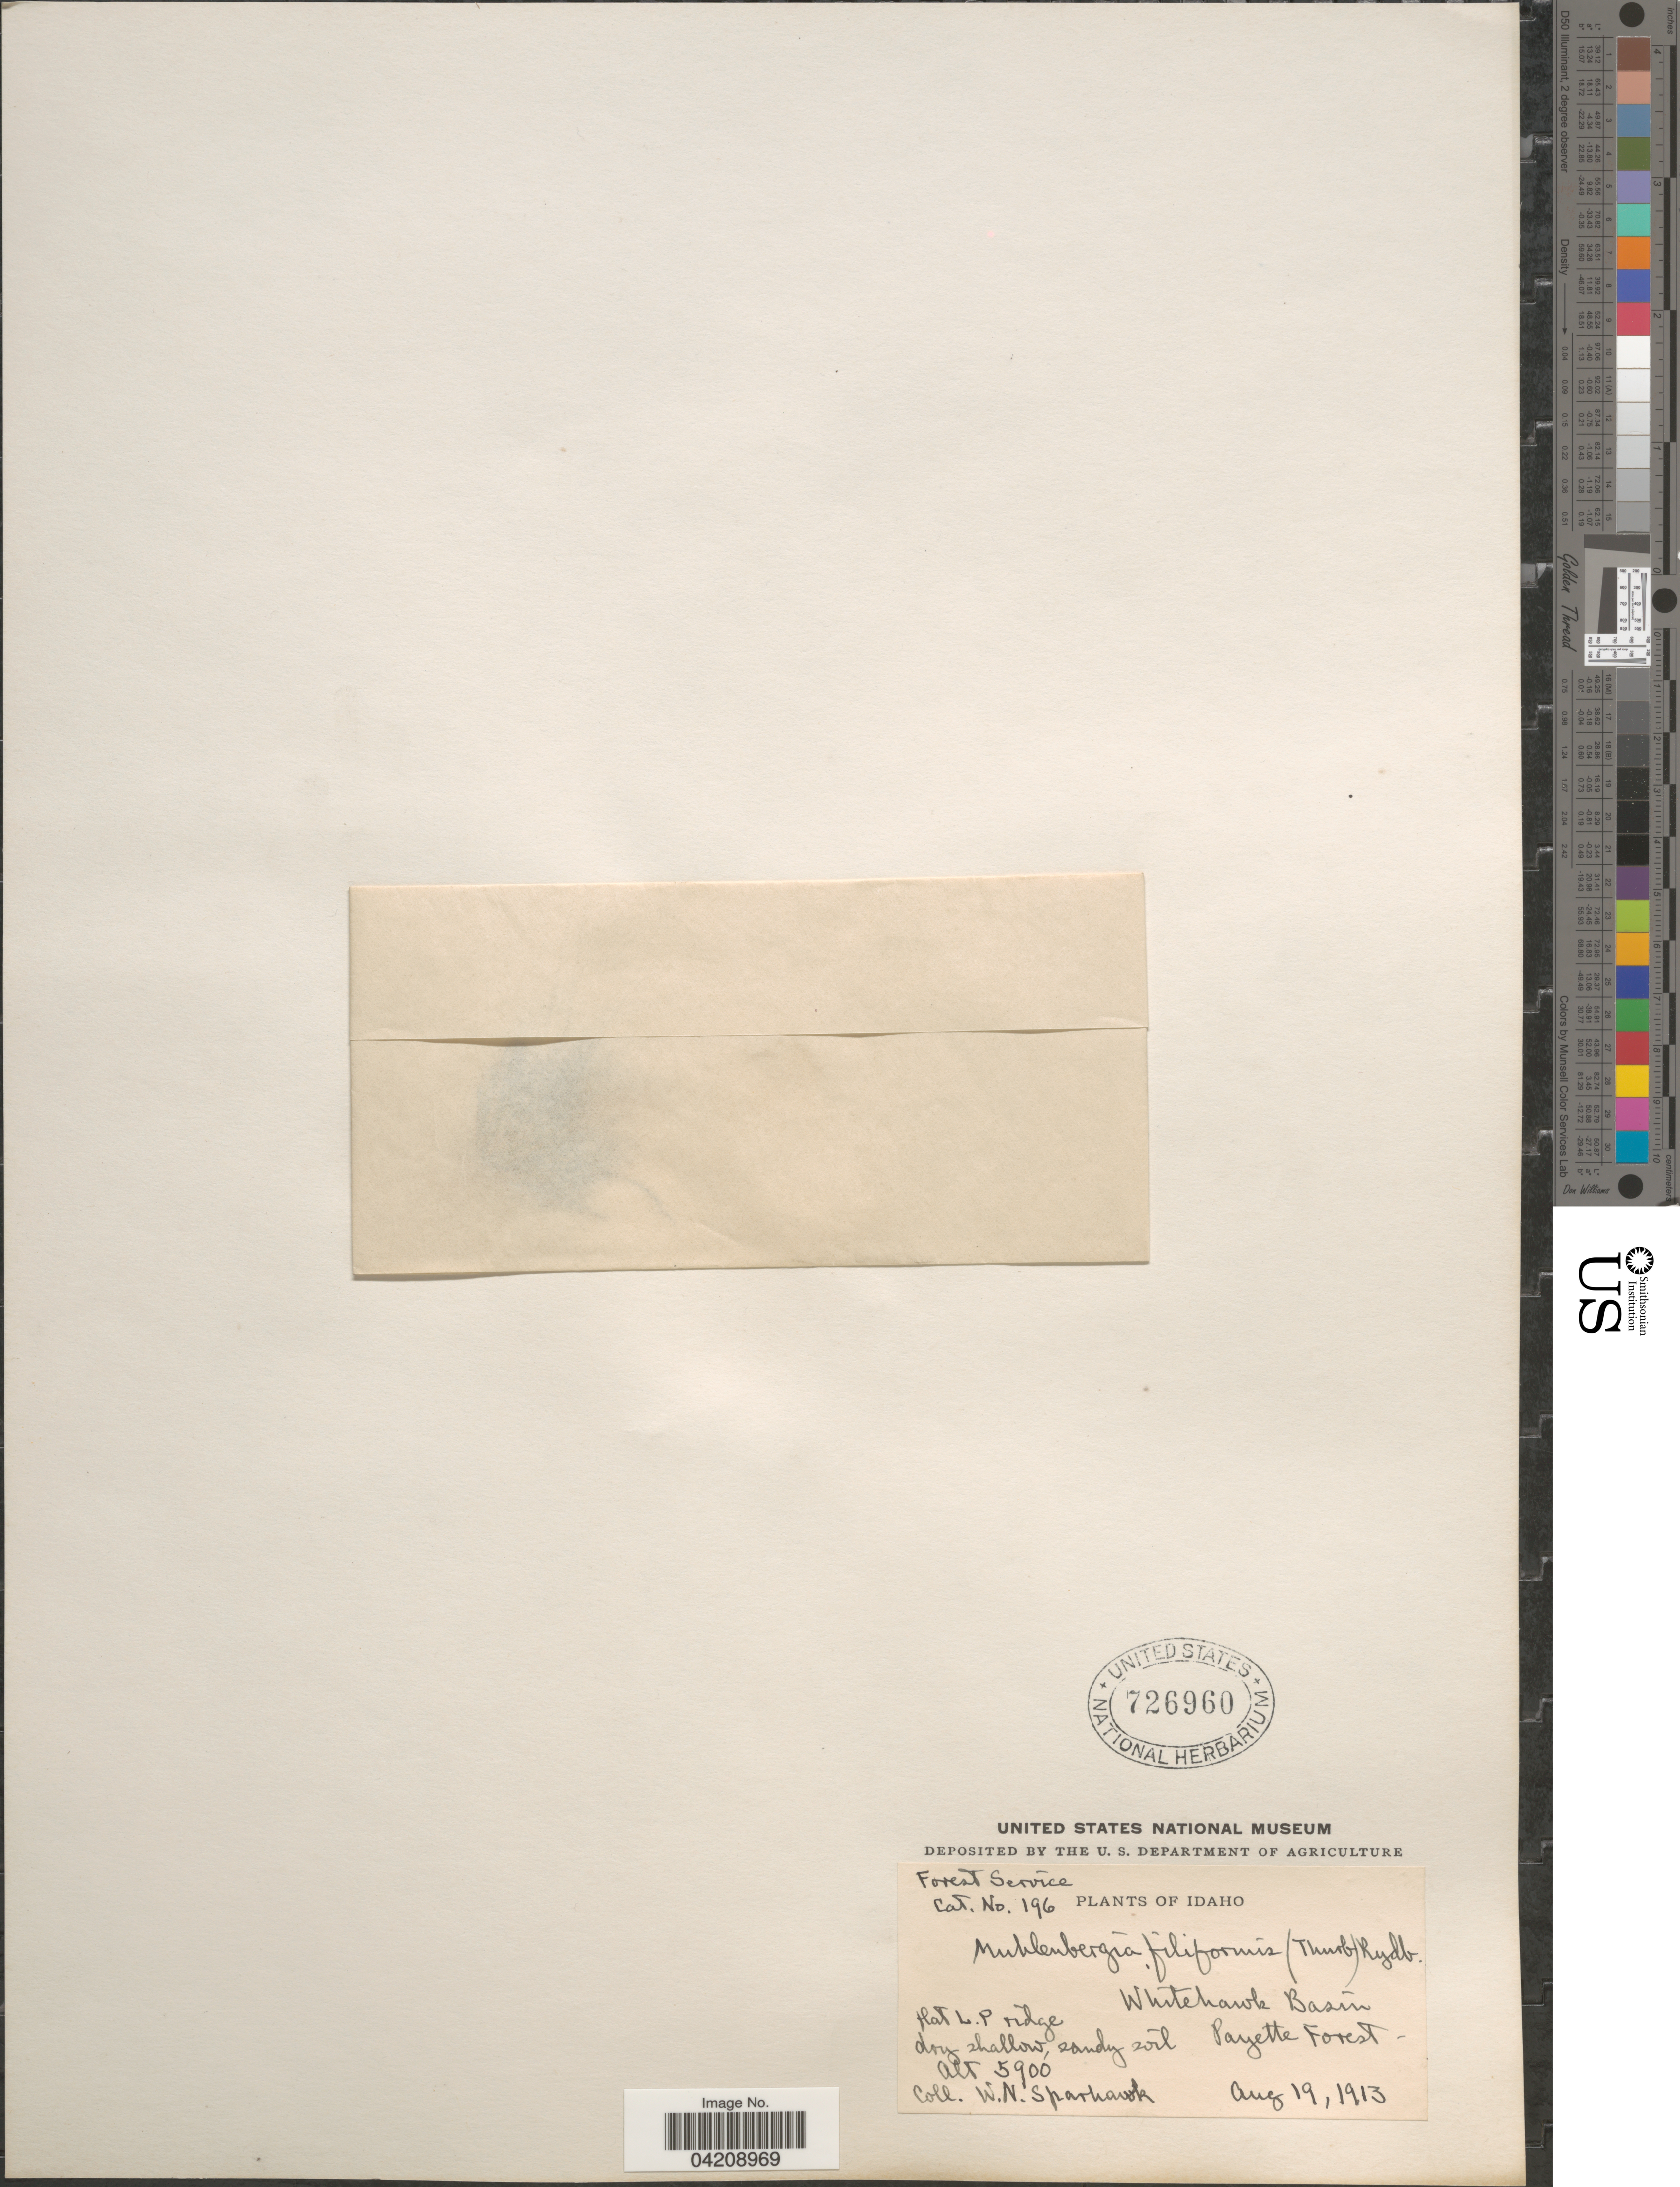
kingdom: Plantae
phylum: Tracheophyta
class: Liliopsida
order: Poales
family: Poaceae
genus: Muhlenbergia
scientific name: Muhlenbergia filiformis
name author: (Thurb. ex S. Watson) Rydb.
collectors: W. Sparhawk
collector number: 196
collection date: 1913-08-19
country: United States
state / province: Idaho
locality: Flat L.P ridge. Whitehawk Basin. Payette Forest.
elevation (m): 1798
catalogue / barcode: US 726960